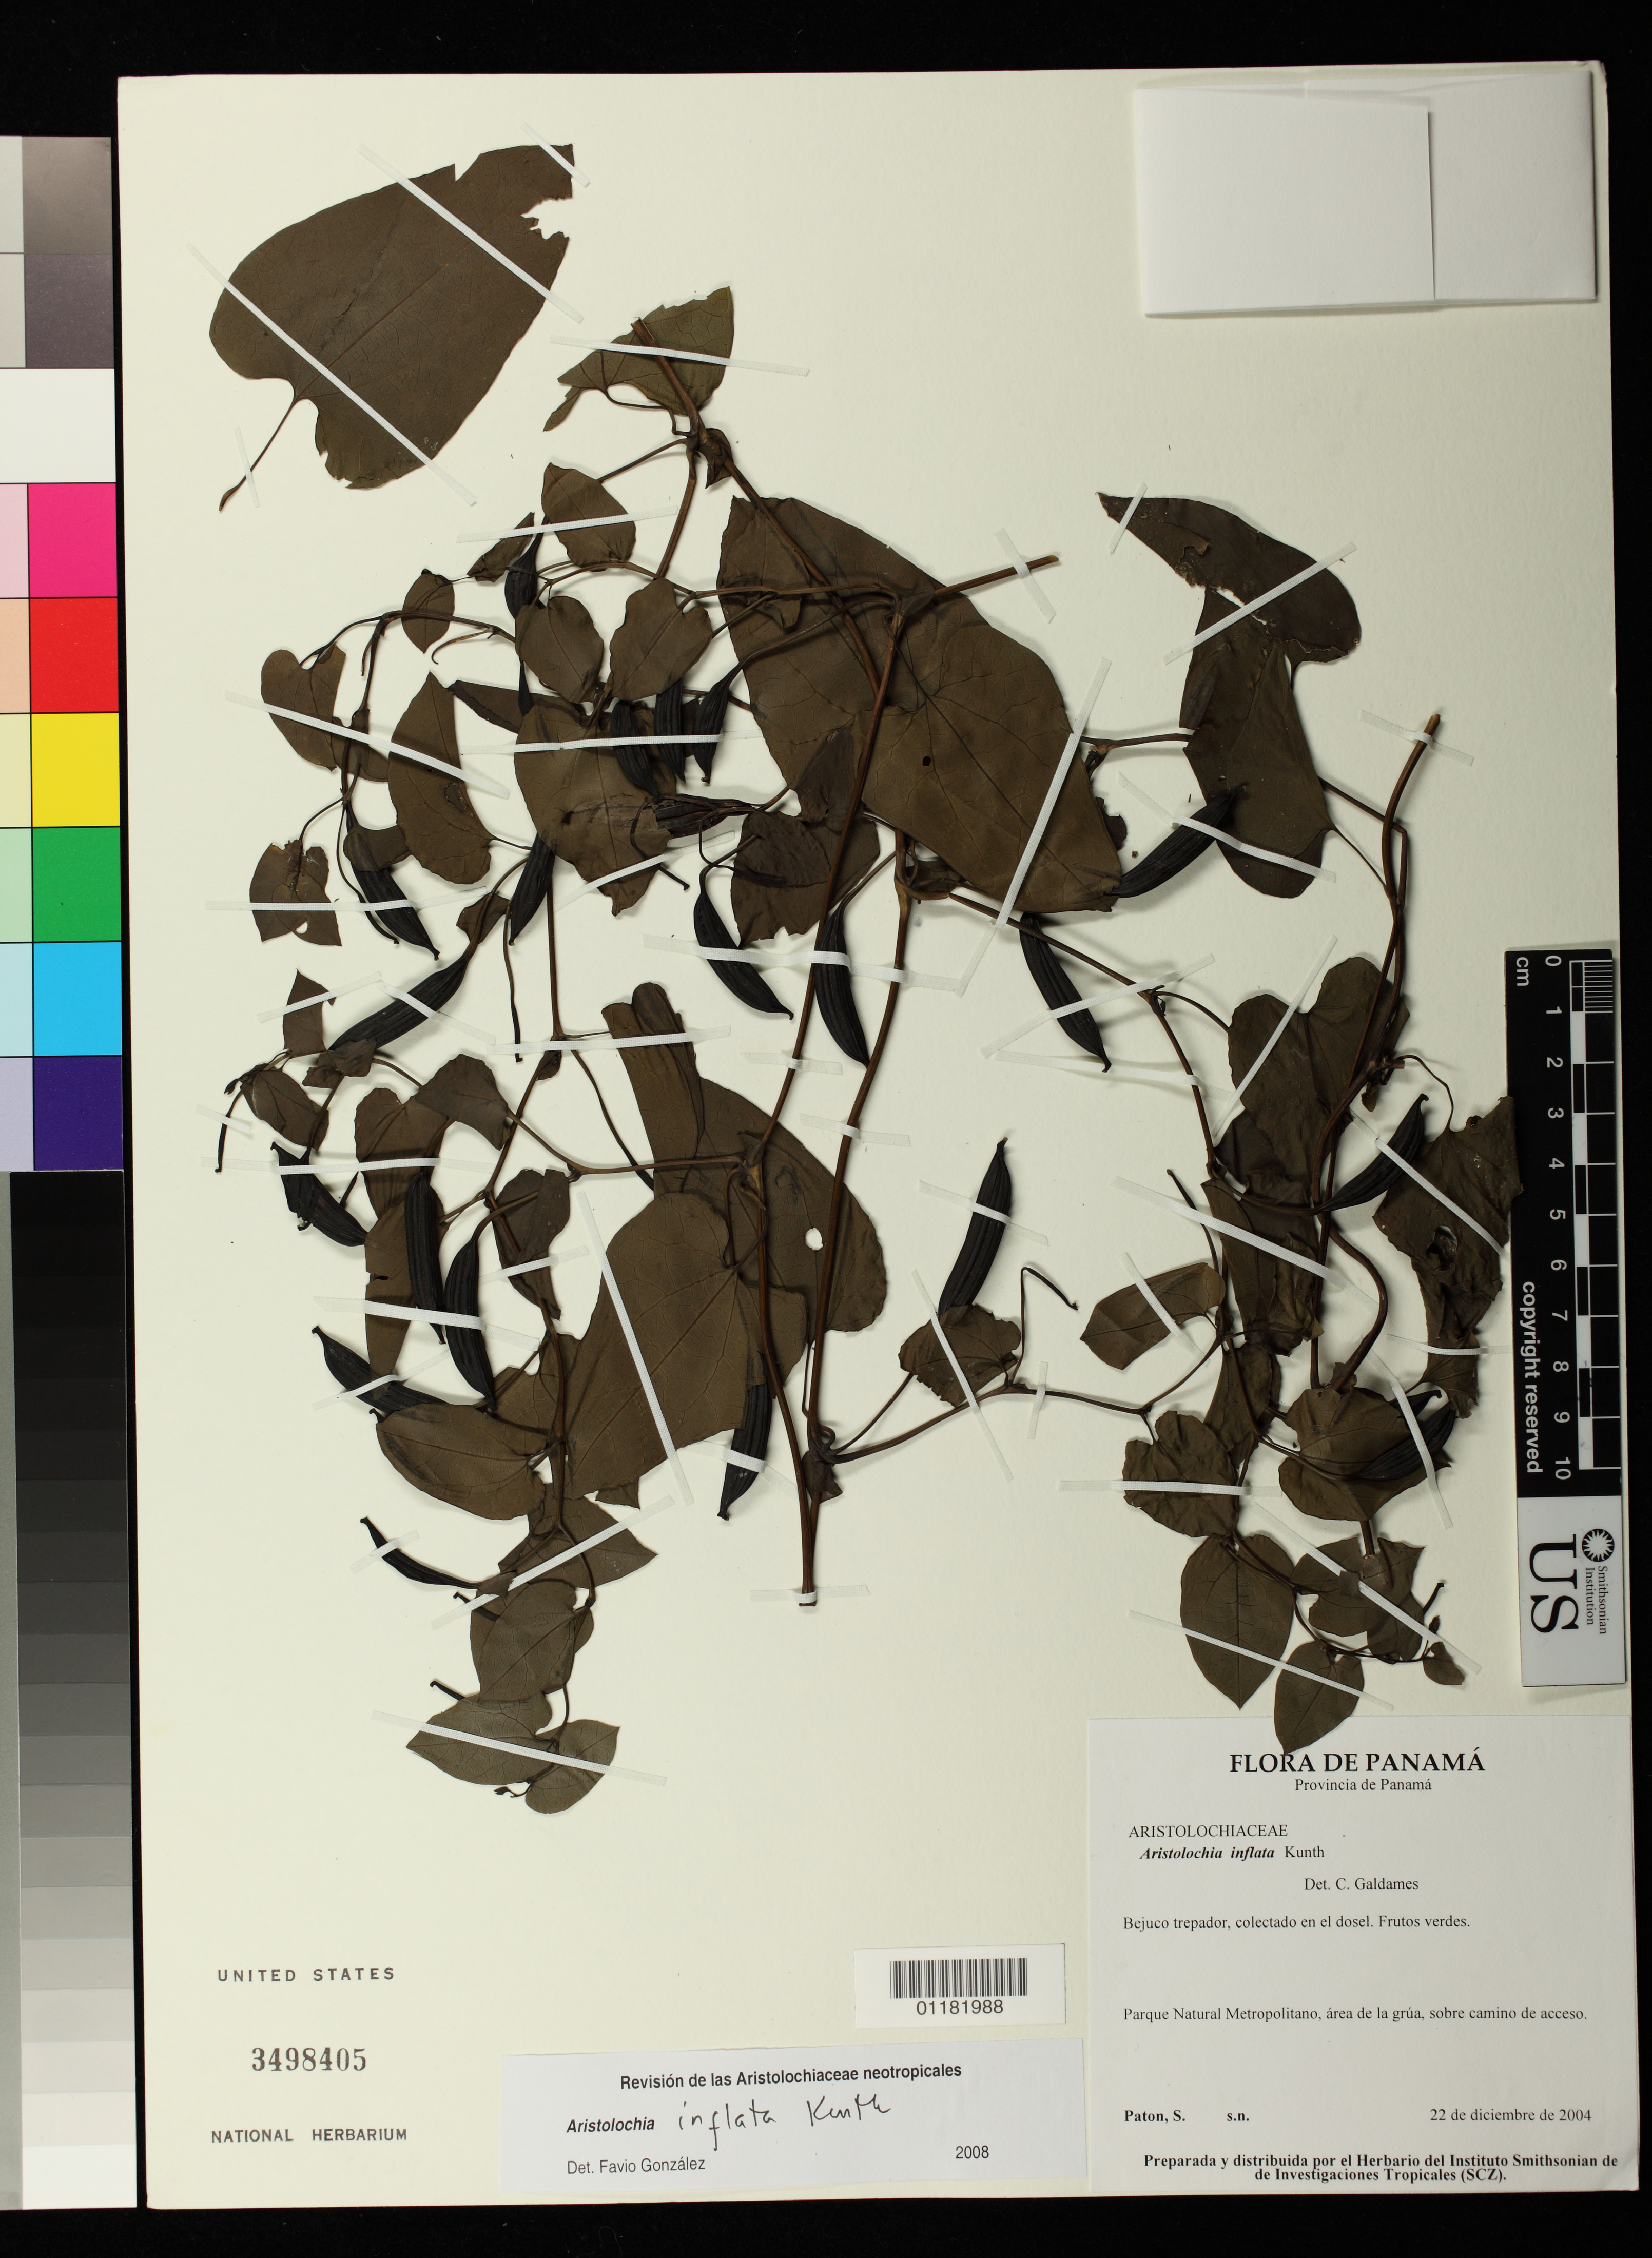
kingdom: Plantae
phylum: Tracheophyta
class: Magnoliopsida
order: Piperales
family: Aristolochiaceae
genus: Aristolochia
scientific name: Aristolochia inflata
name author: Kunth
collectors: S. Paton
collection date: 2004-12-22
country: Panama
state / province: Panamá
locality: Parque Natural Metropolitano area de la grua, sobre camino de acceso.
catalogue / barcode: US 2498405